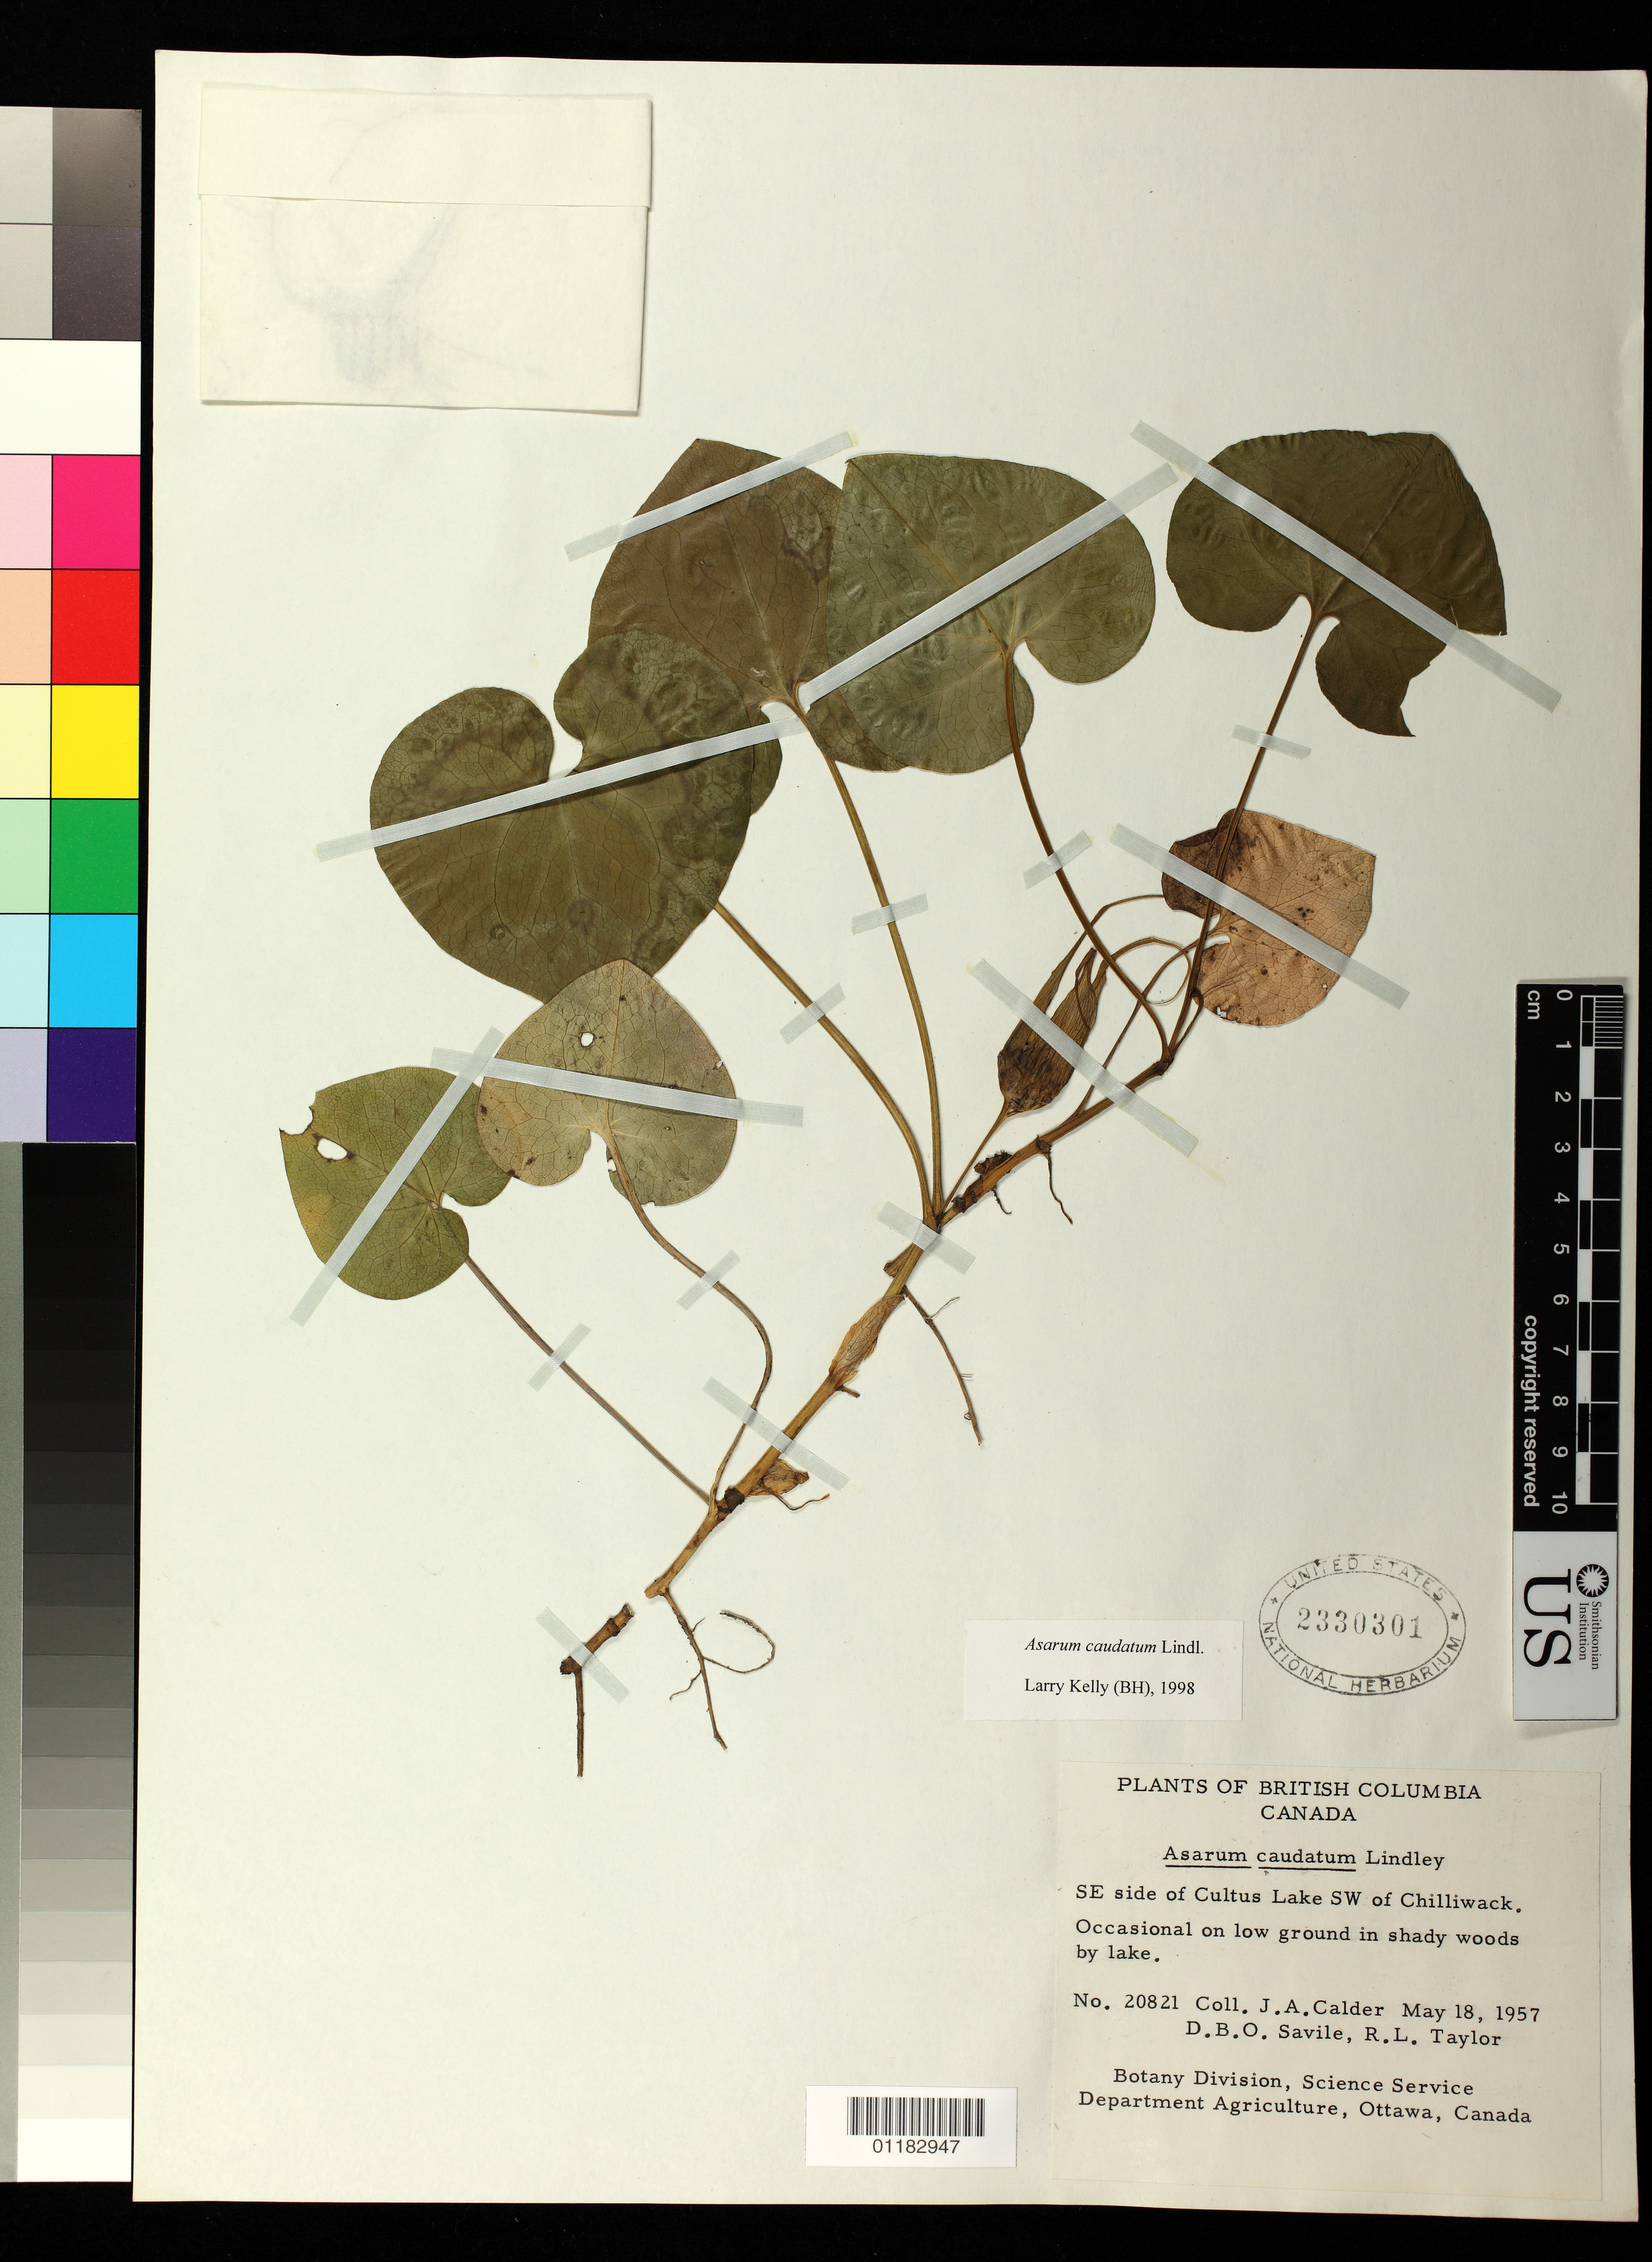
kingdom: Plantae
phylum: Tracheophyta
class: Magnoliopsida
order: Piperales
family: Aristolochiaceae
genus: Asarum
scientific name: Asarum canadense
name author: L.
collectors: J. A. Calder, D. Savile & R. L. Taylor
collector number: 20821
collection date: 1957-05-18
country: Canada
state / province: British Columbia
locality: SE side of Cultus Lake SW of Chilliwack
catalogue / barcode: US 2330301